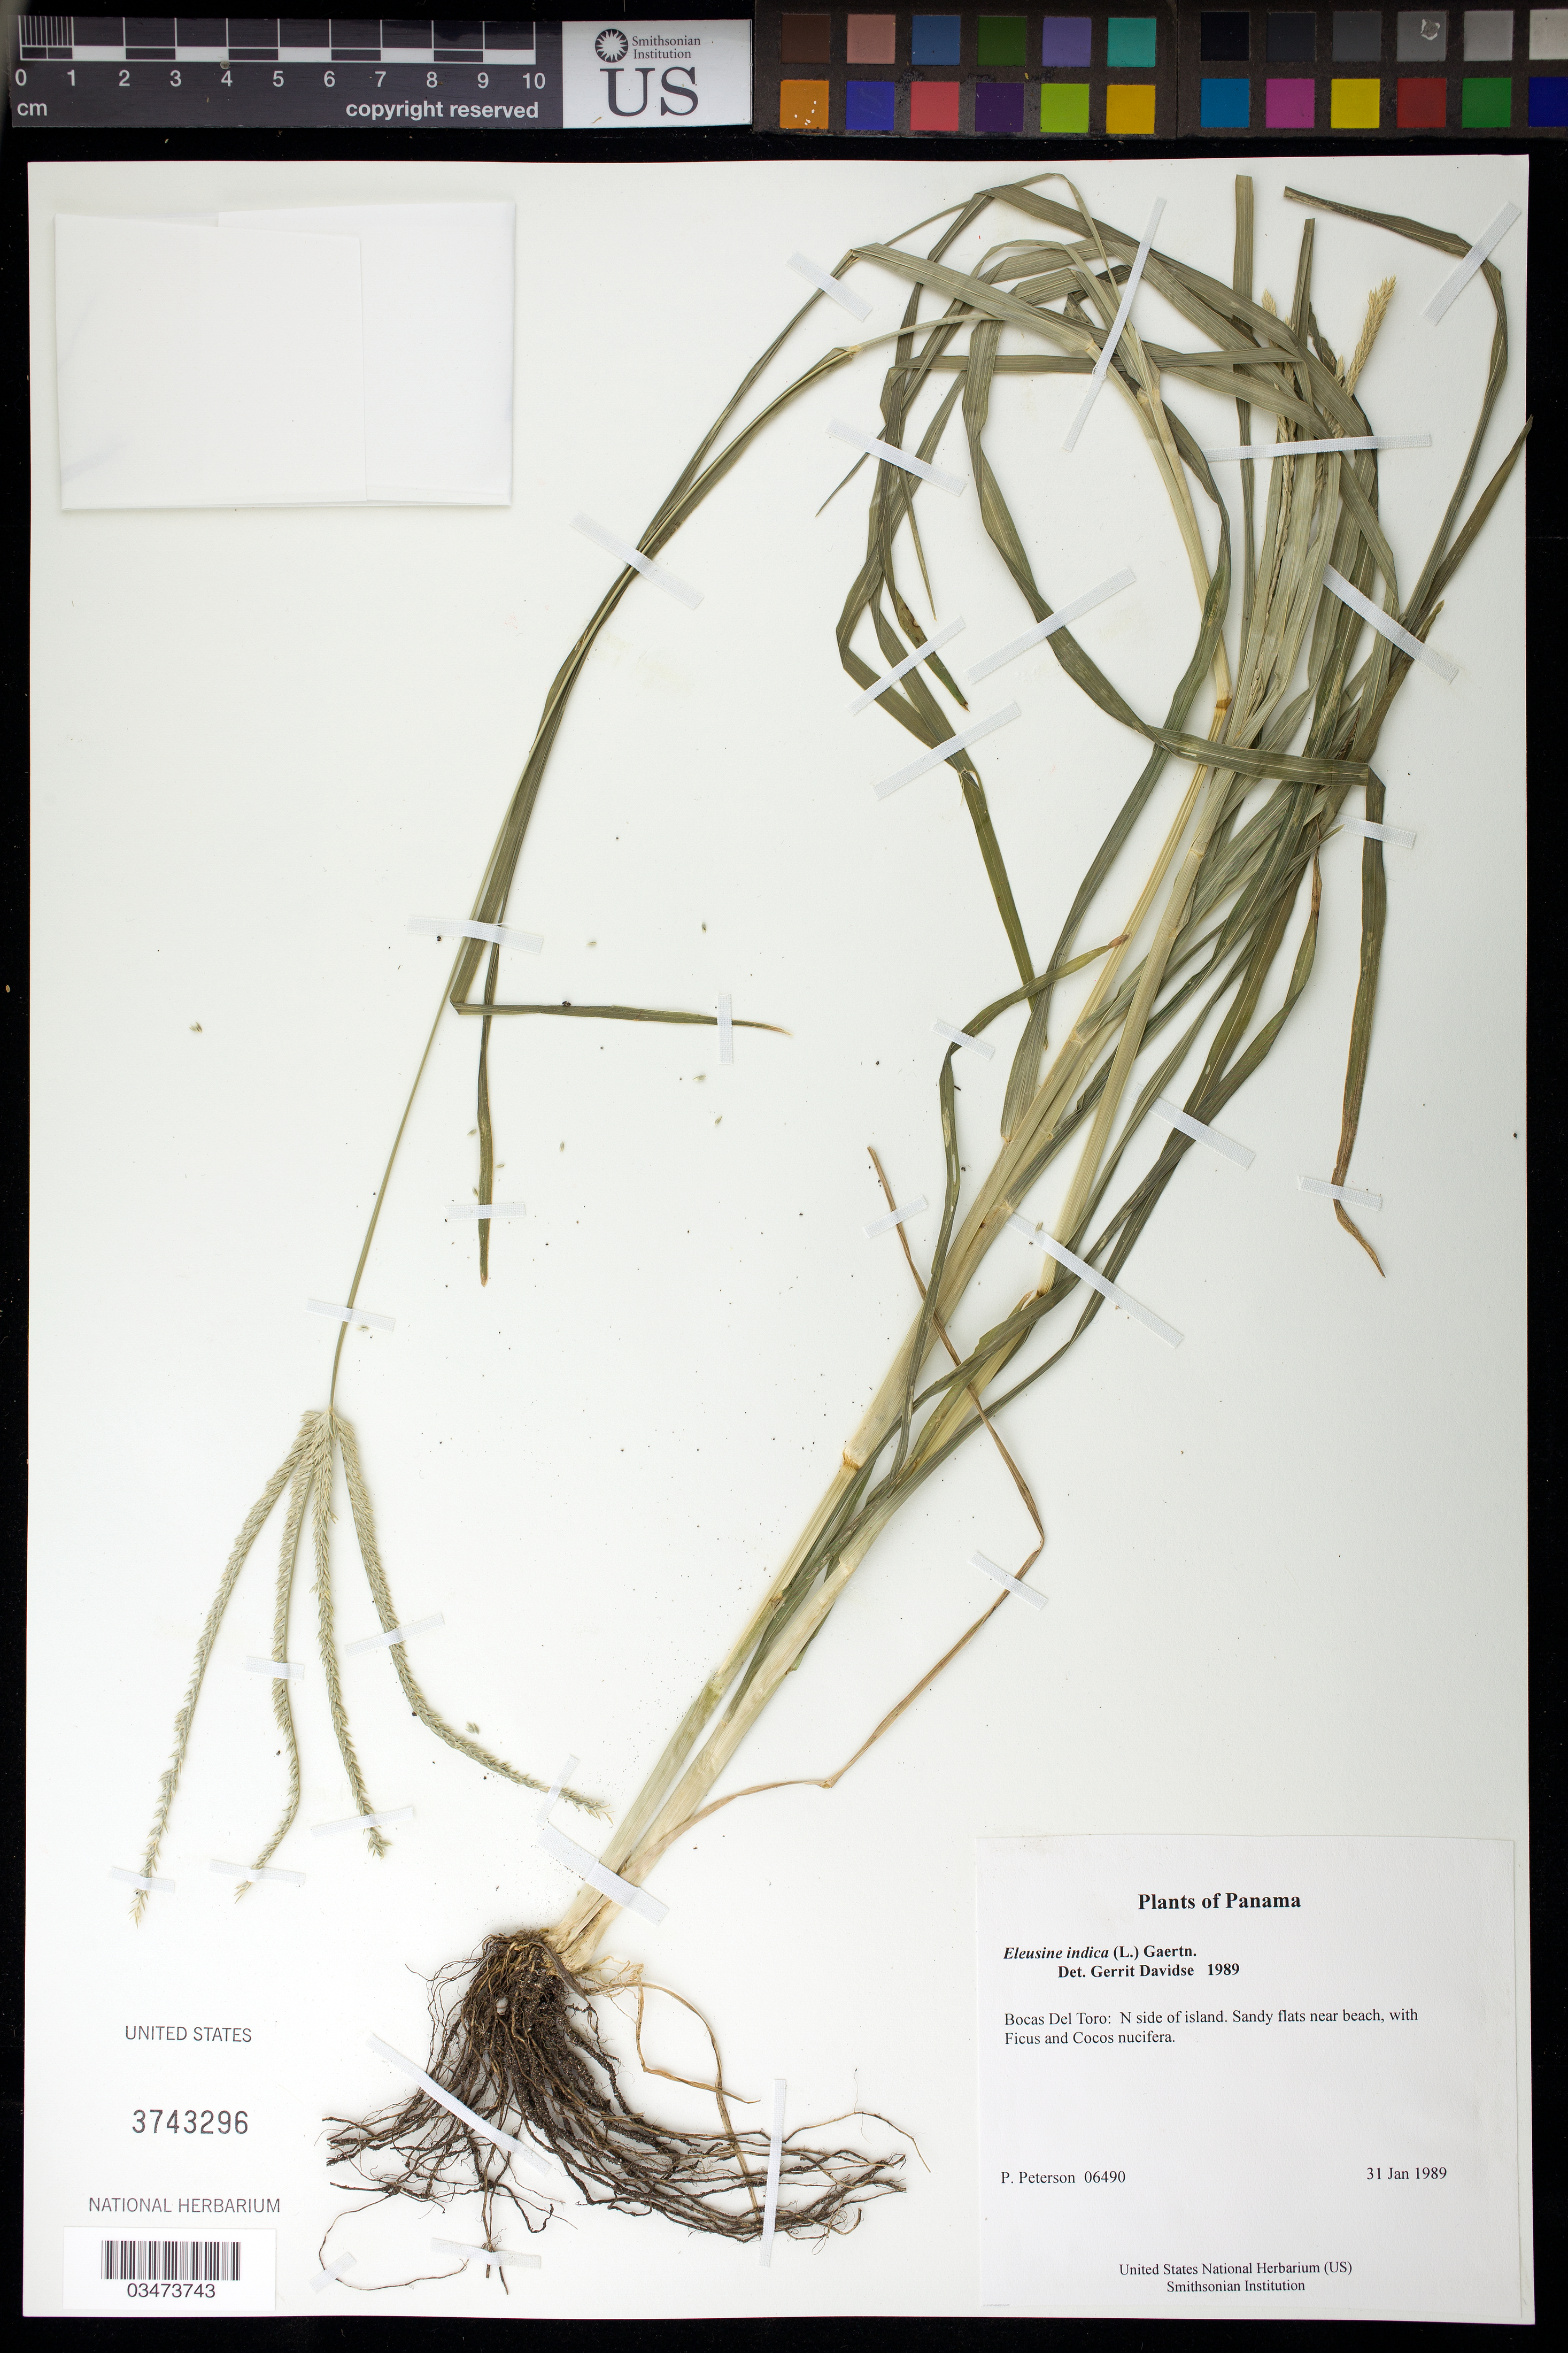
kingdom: Plantae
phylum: Tracheophyta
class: Liliopsida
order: Poales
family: Poaceae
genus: Eleusine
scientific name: Eleusine indica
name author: (L.) Gaertn.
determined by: Davidse, Gerrit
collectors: P. M. Peterson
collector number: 06490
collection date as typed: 31 Jan 1989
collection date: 1989-01-31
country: Panama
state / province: Bocas del Toro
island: Colón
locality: N side of island.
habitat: Sandy flats near beach, with Ficus and Cocos nucifera.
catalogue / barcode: US 3743296